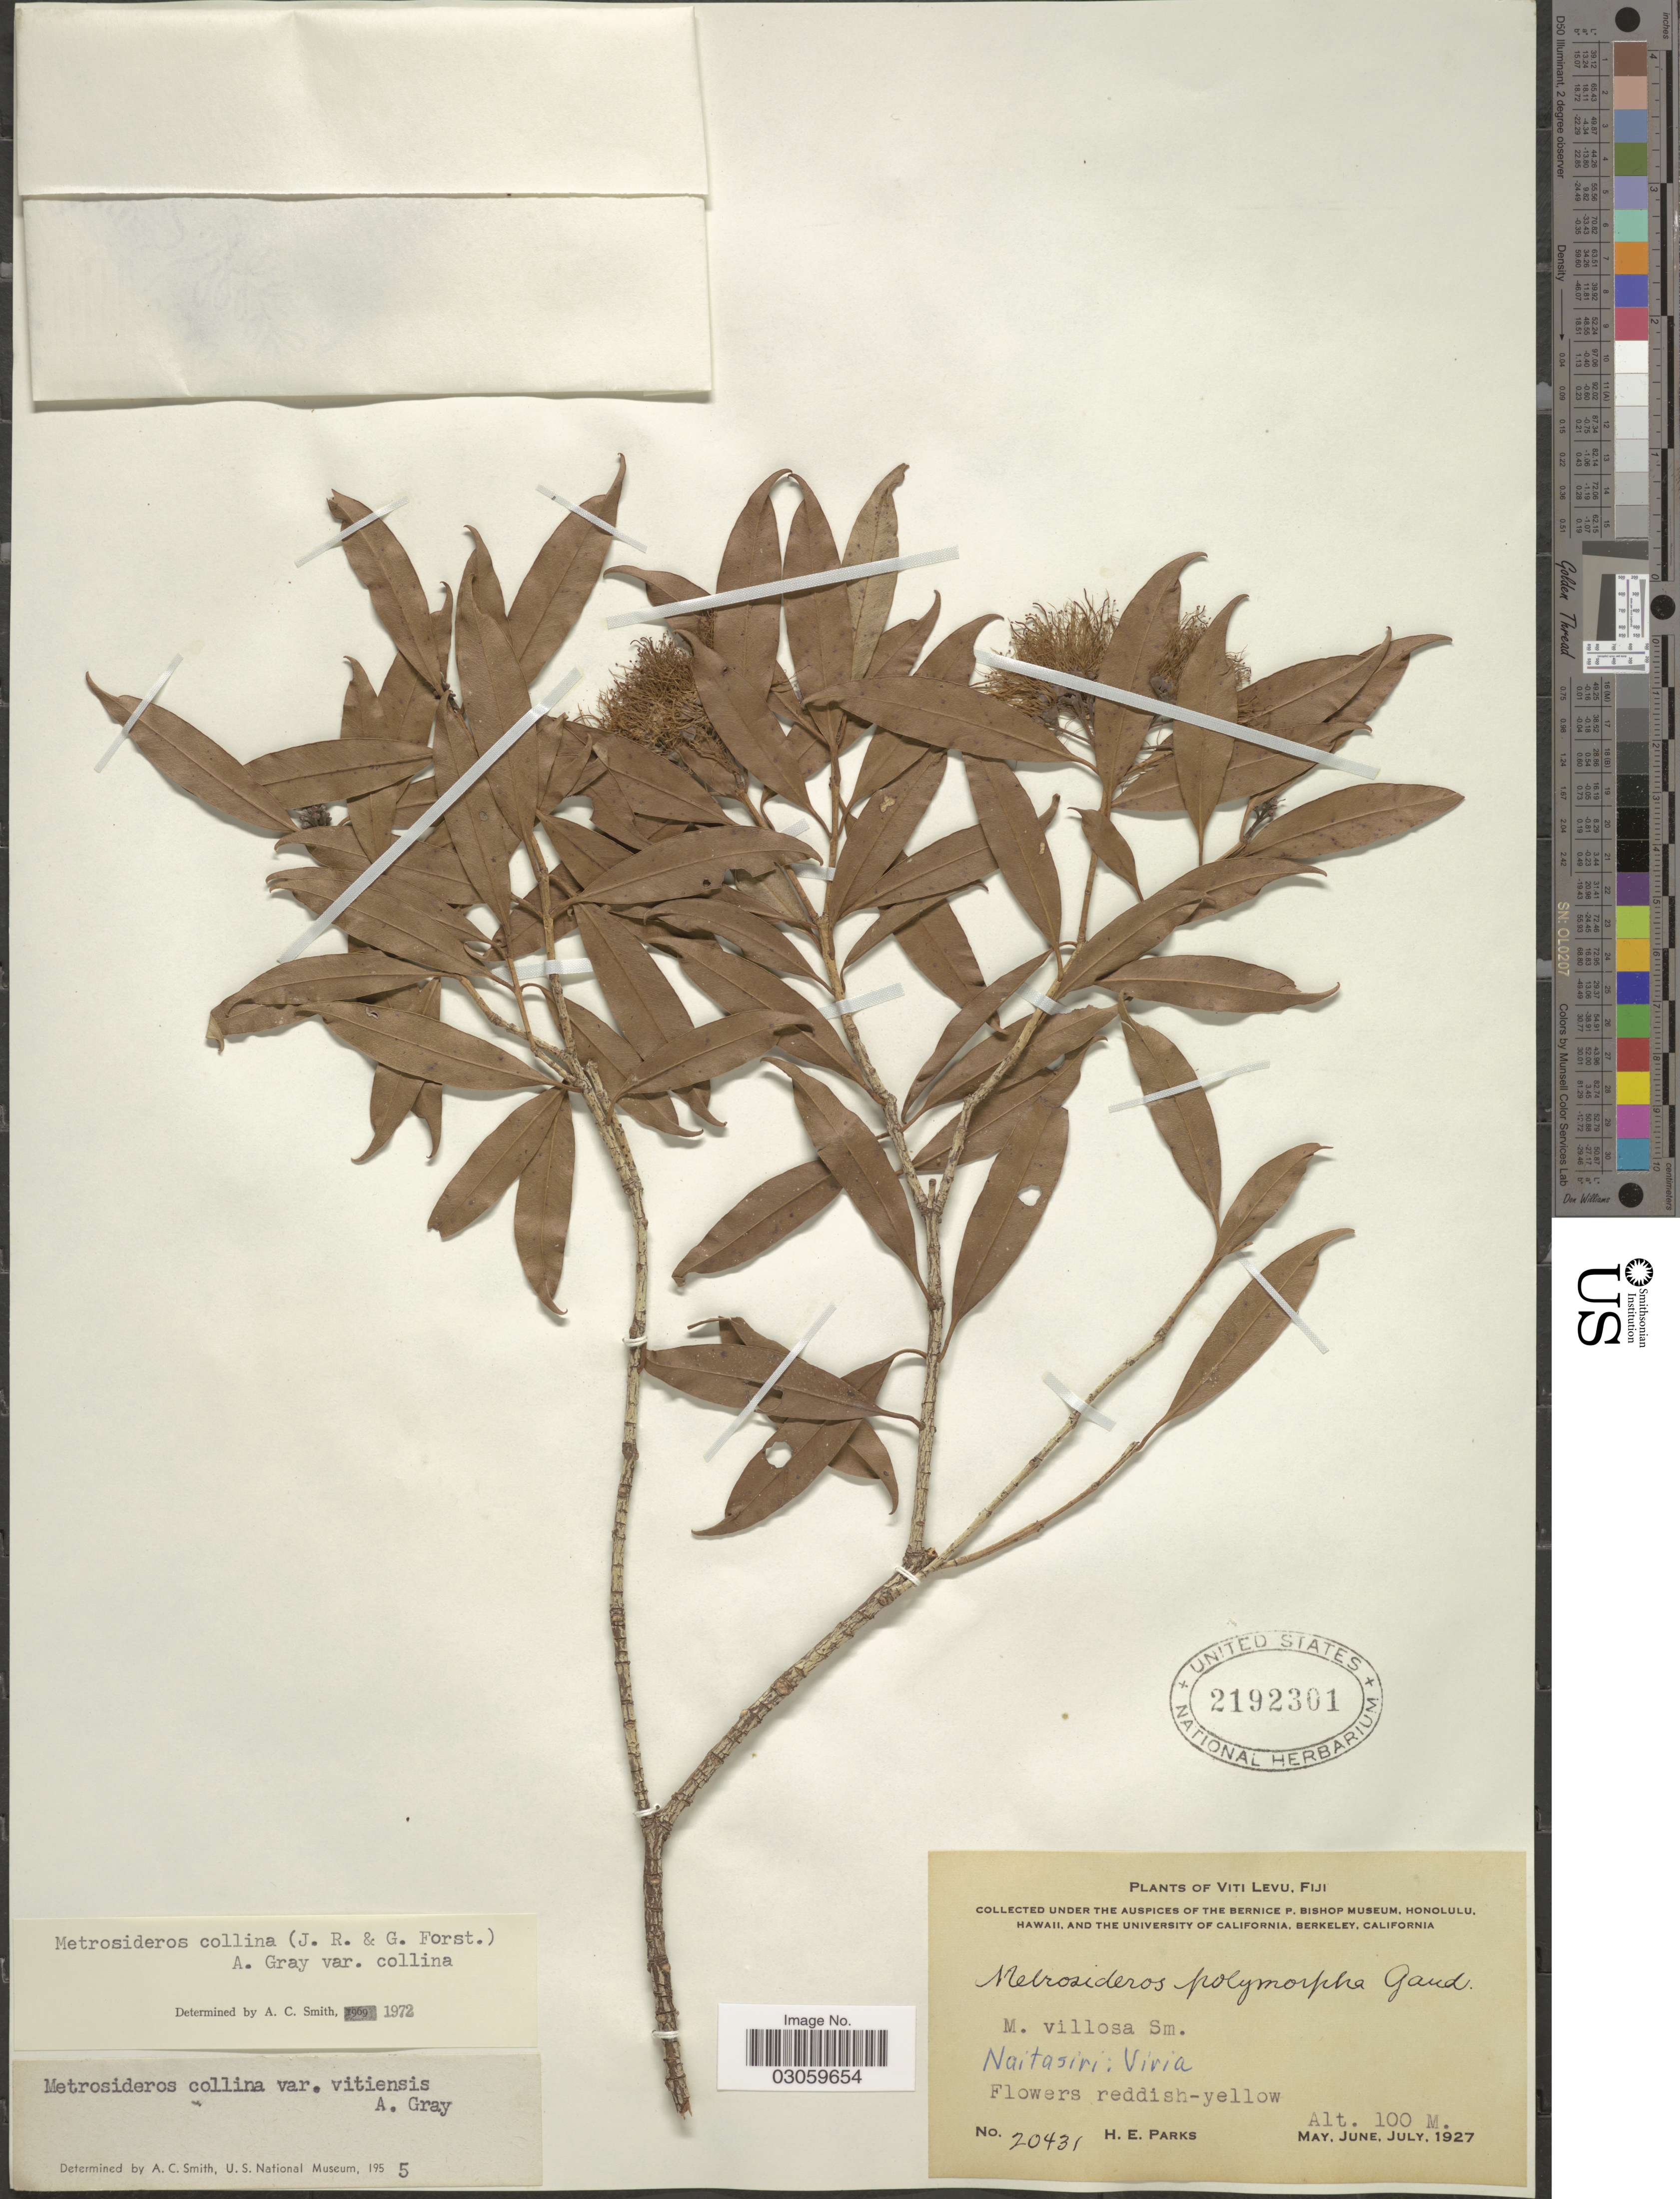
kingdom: Plantae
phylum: Tracheophyta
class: Magnoliopsida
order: Myrtales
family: Myrtaceae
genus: Metrosideros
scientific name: Metrosideros collina var. collina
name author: (J.R. Forst. & G. Forst.) A. Gray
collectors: H. E. Parks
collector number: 20431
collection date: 1927-05/1927-07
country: Fiji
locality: Viti Levu. Naitasiri: Viria.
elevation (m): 100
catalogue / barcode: US 2192301